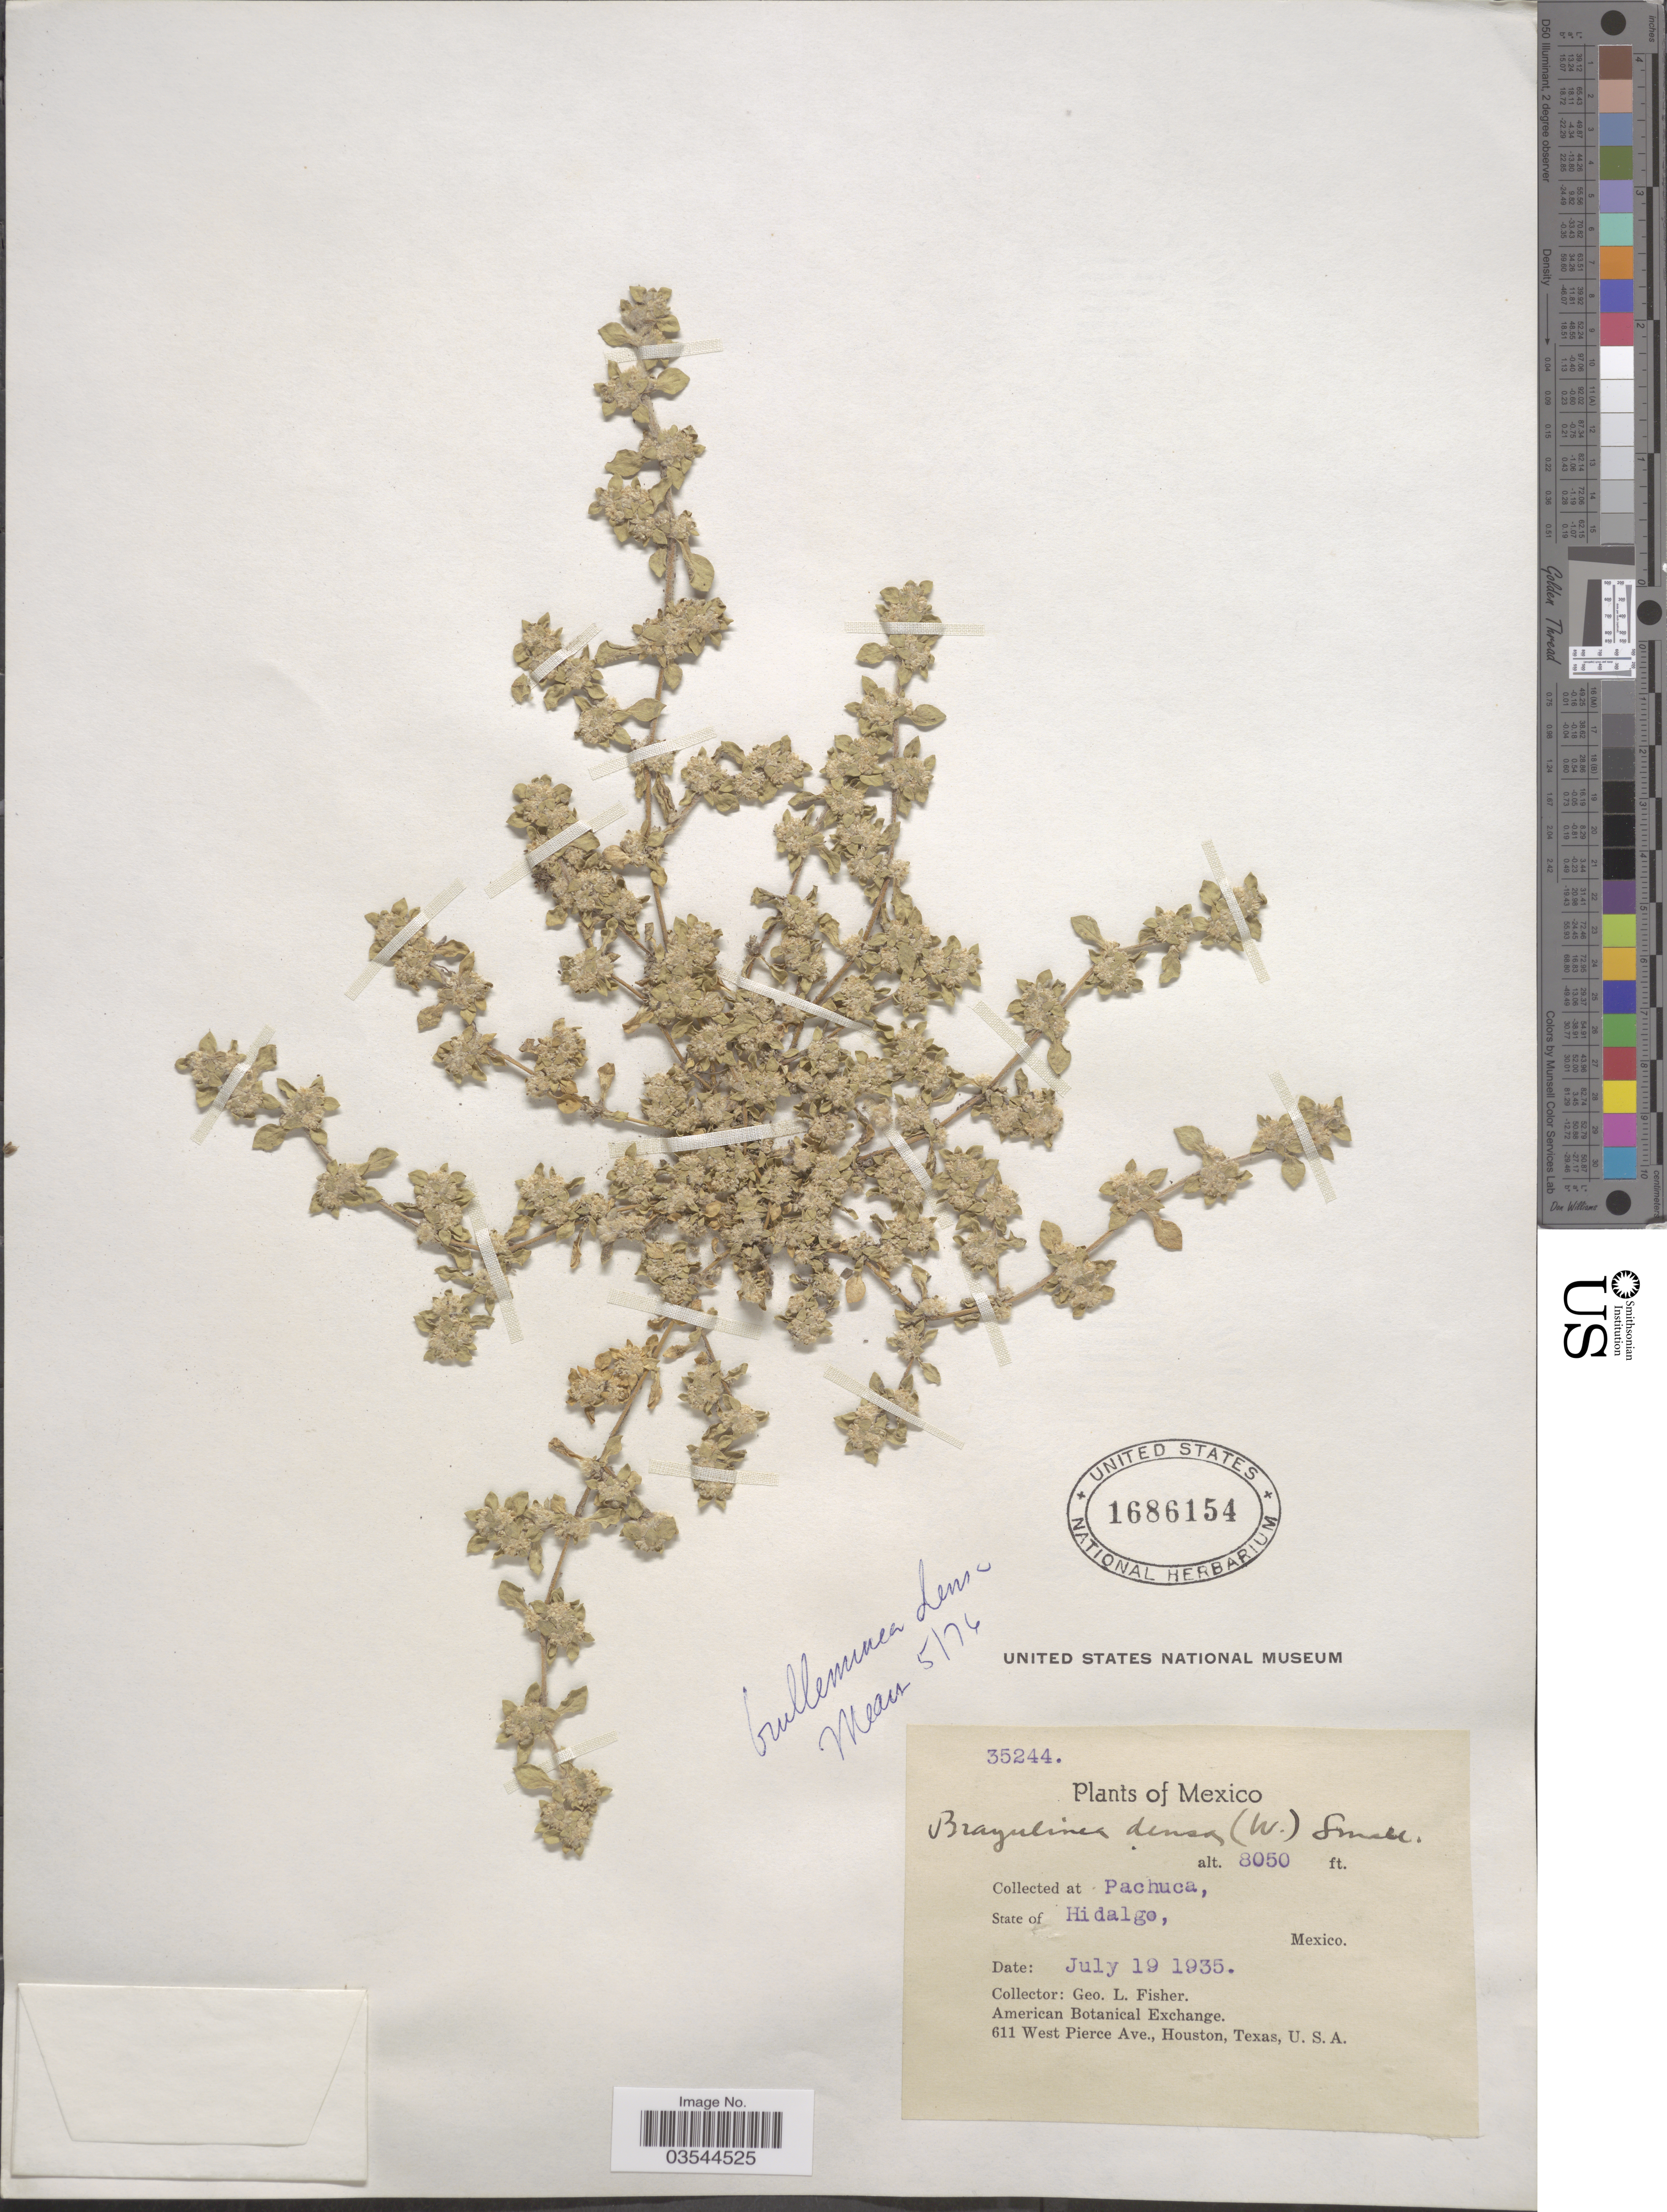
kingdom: Plantae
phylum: Tracheophyta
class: Magnoliopsida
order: Caryophyllales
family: Amaranthaceae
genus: Guilleminea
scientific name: Guilleminea densa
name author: (Humb. & Bonpl. ex Schult.) Moq.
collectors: G. L. Fisher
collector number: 35244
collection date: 1935-07-19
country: Mexico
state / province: Hidalgo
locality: Pachuca.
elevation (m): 2454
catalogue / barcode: US 1686154